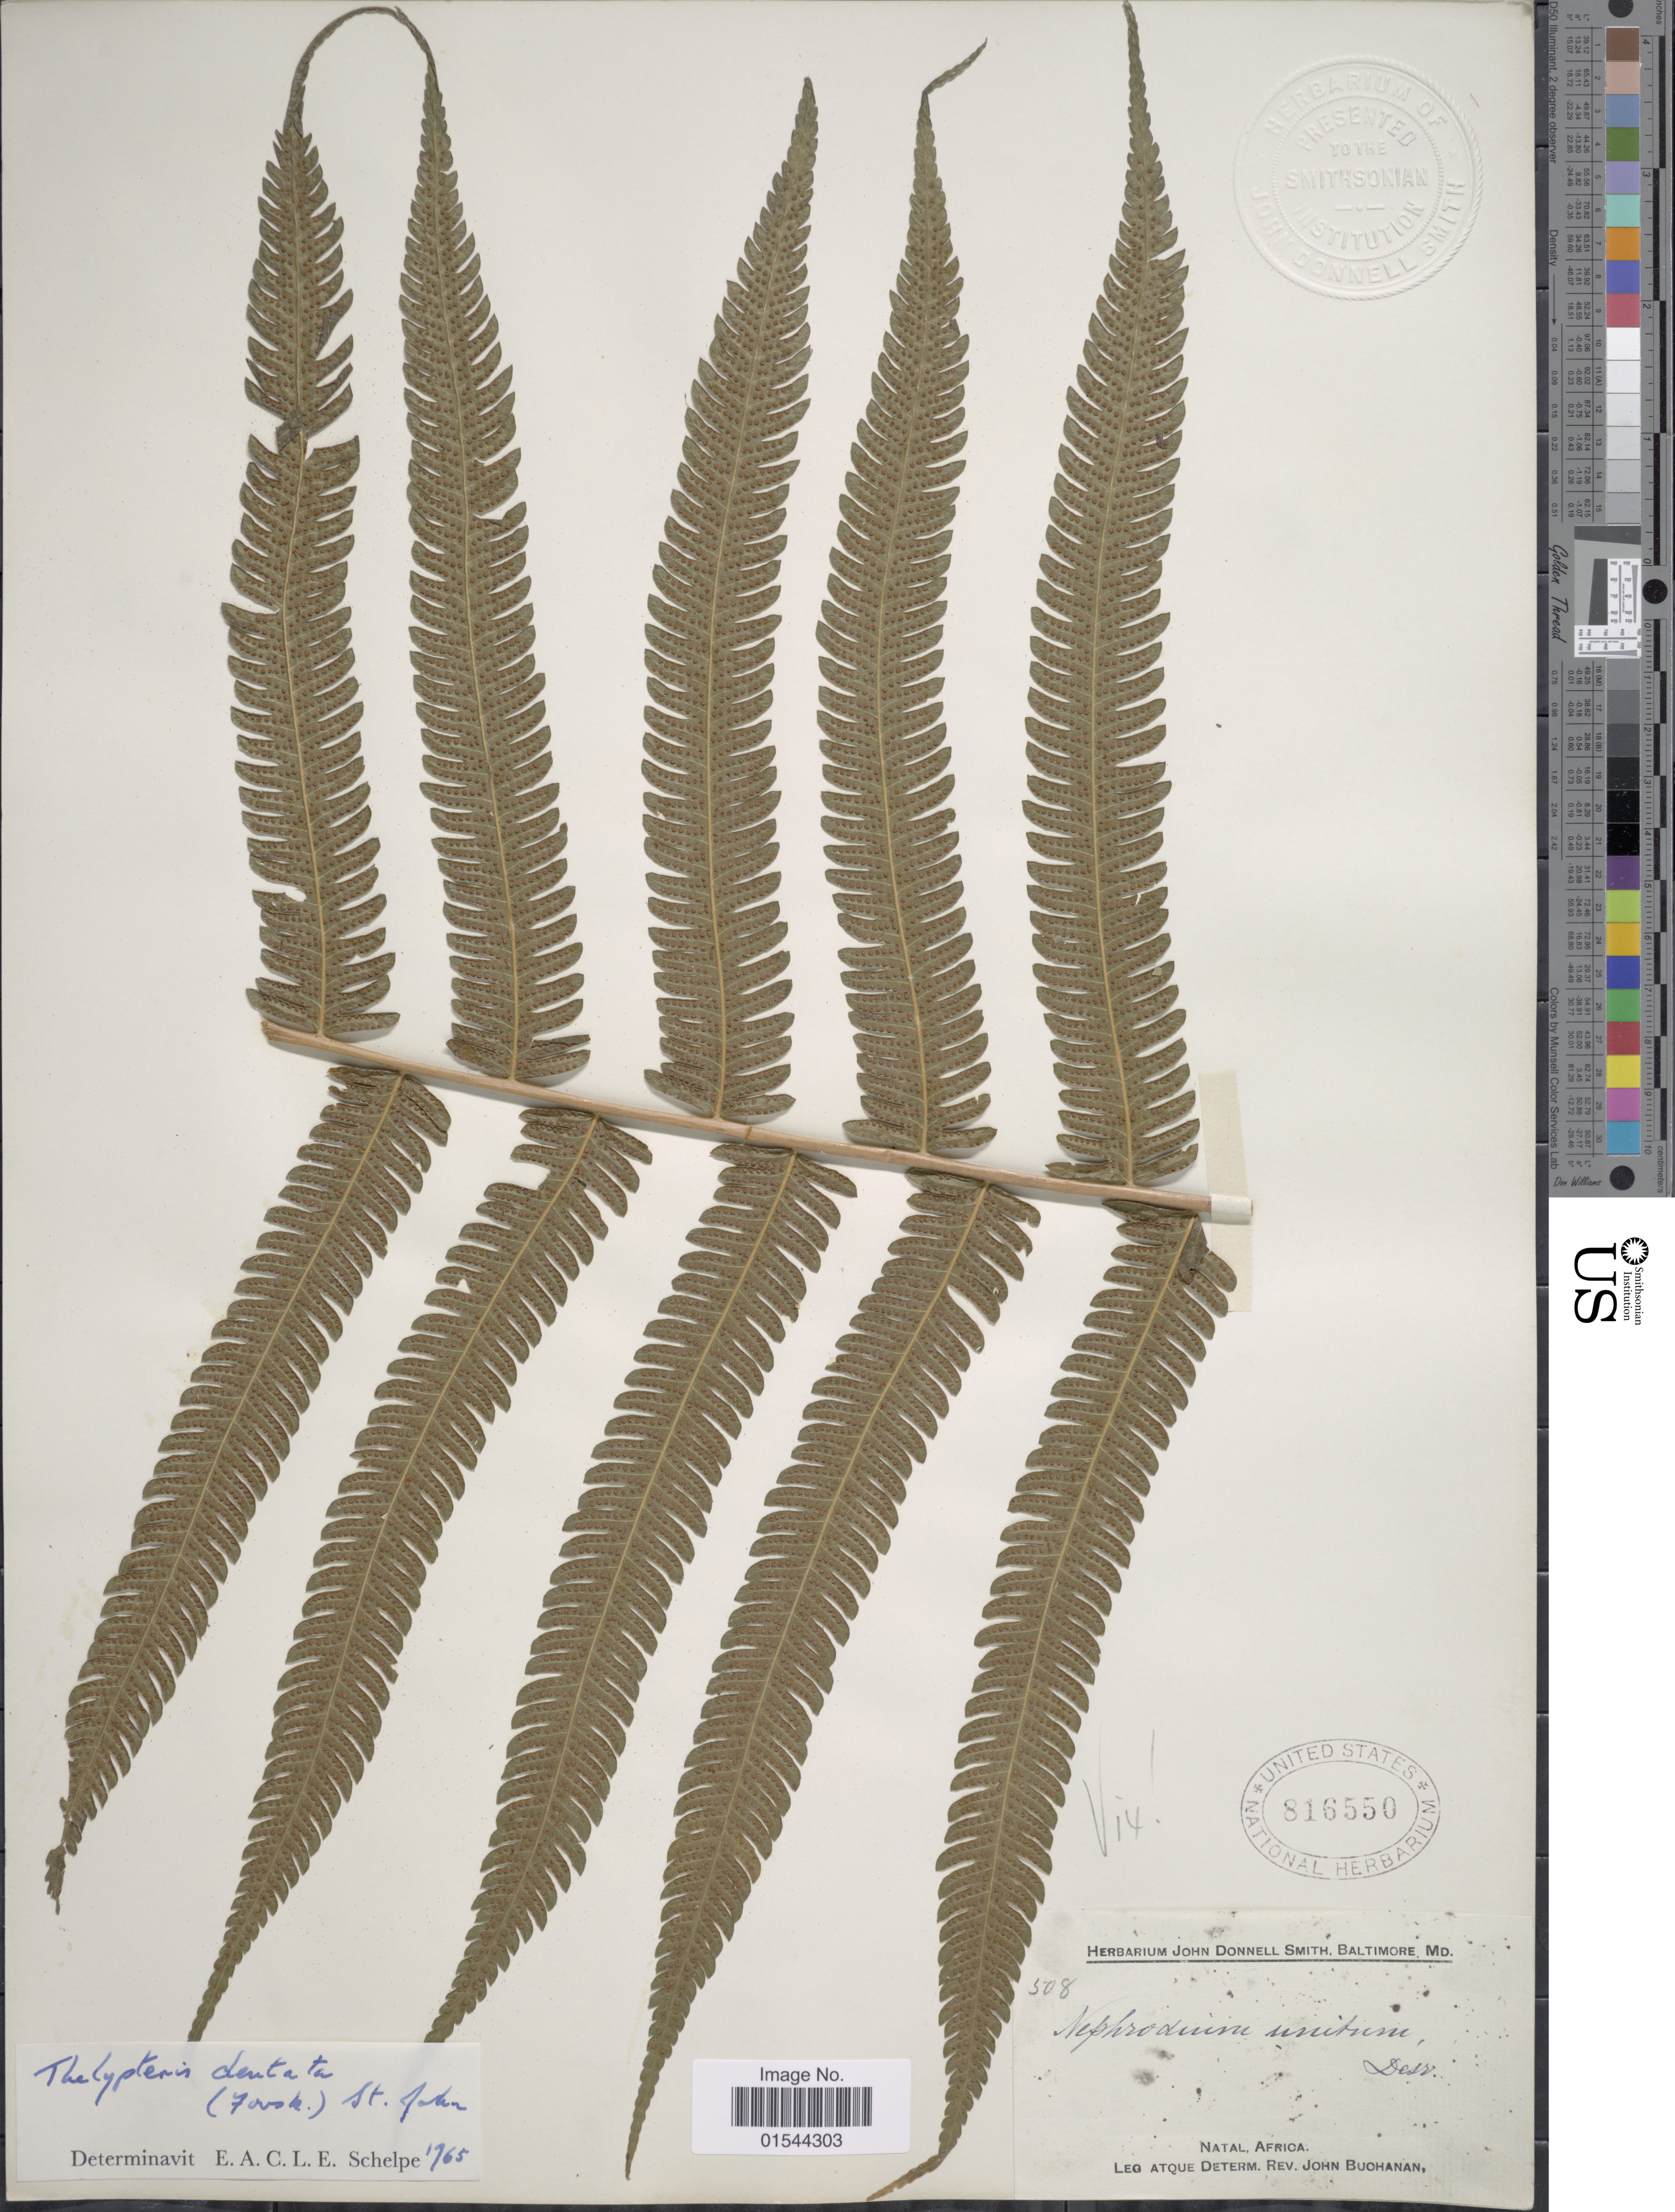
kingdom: Plantae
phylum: Tracheophyta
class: Polypodiopsida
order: Polypodiales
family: Thelypteridaceae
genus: Christella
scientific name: Christella dentata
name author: (Forssk.) Brownsey & Jermy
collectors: J. Buchanan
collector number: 508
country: South Africa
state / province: KwaZulu-Natal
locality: Natal Africa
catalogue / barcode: US 816550